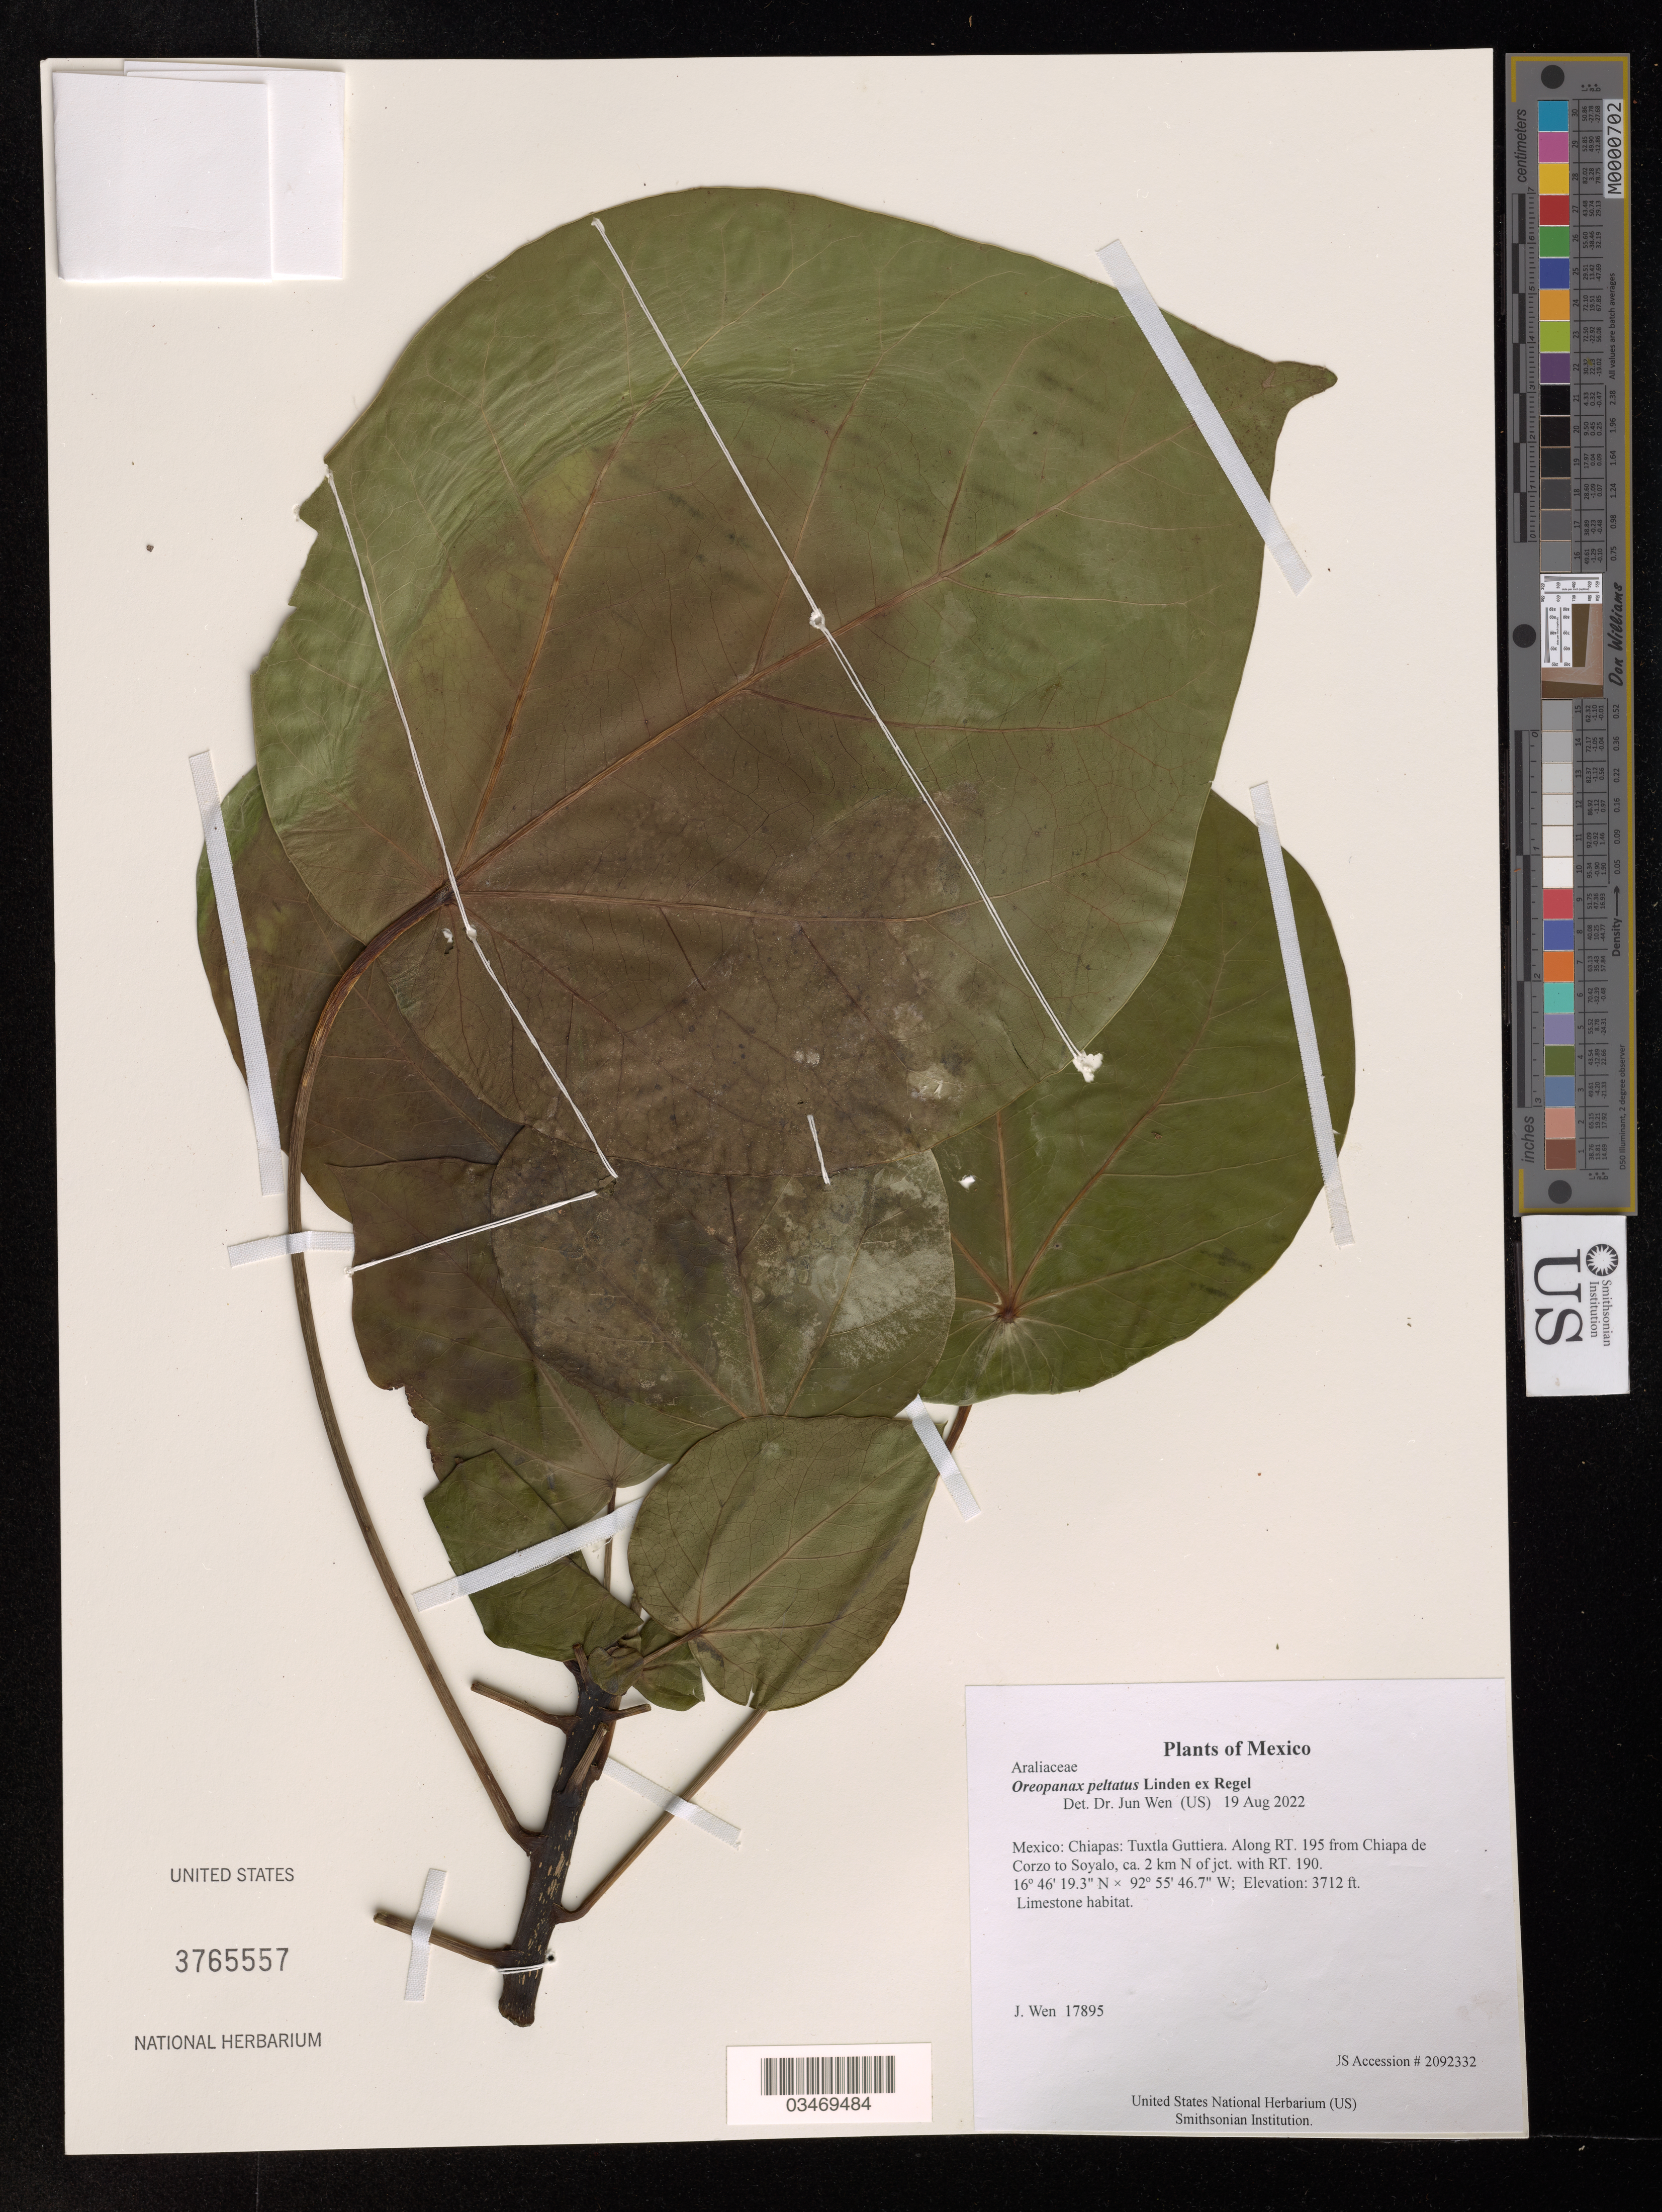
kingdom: Plantae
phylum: Tracheophyta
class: Magnoliopsida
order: Apiales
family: Araliaceae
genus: Oreopanax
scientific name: Oreopanax peltatus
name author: Linden ex Regel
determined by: Wen, Jun, (BOT), Smithsonian Institution - National Museum of Natural History (UNITED STATES)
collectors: J. Wen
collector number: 17895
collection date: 2022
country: Mexico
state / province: Chiapas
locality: Tuxtla Guttiera. Along RT. 195 from Chiapa de Corzo to Soyalo, ca. 2 km N of jct. with RT. 190.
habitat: Limestone habitat.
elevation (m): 1131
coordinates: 16 46.322 N, 92 55.779 W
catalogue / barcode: US 3765557